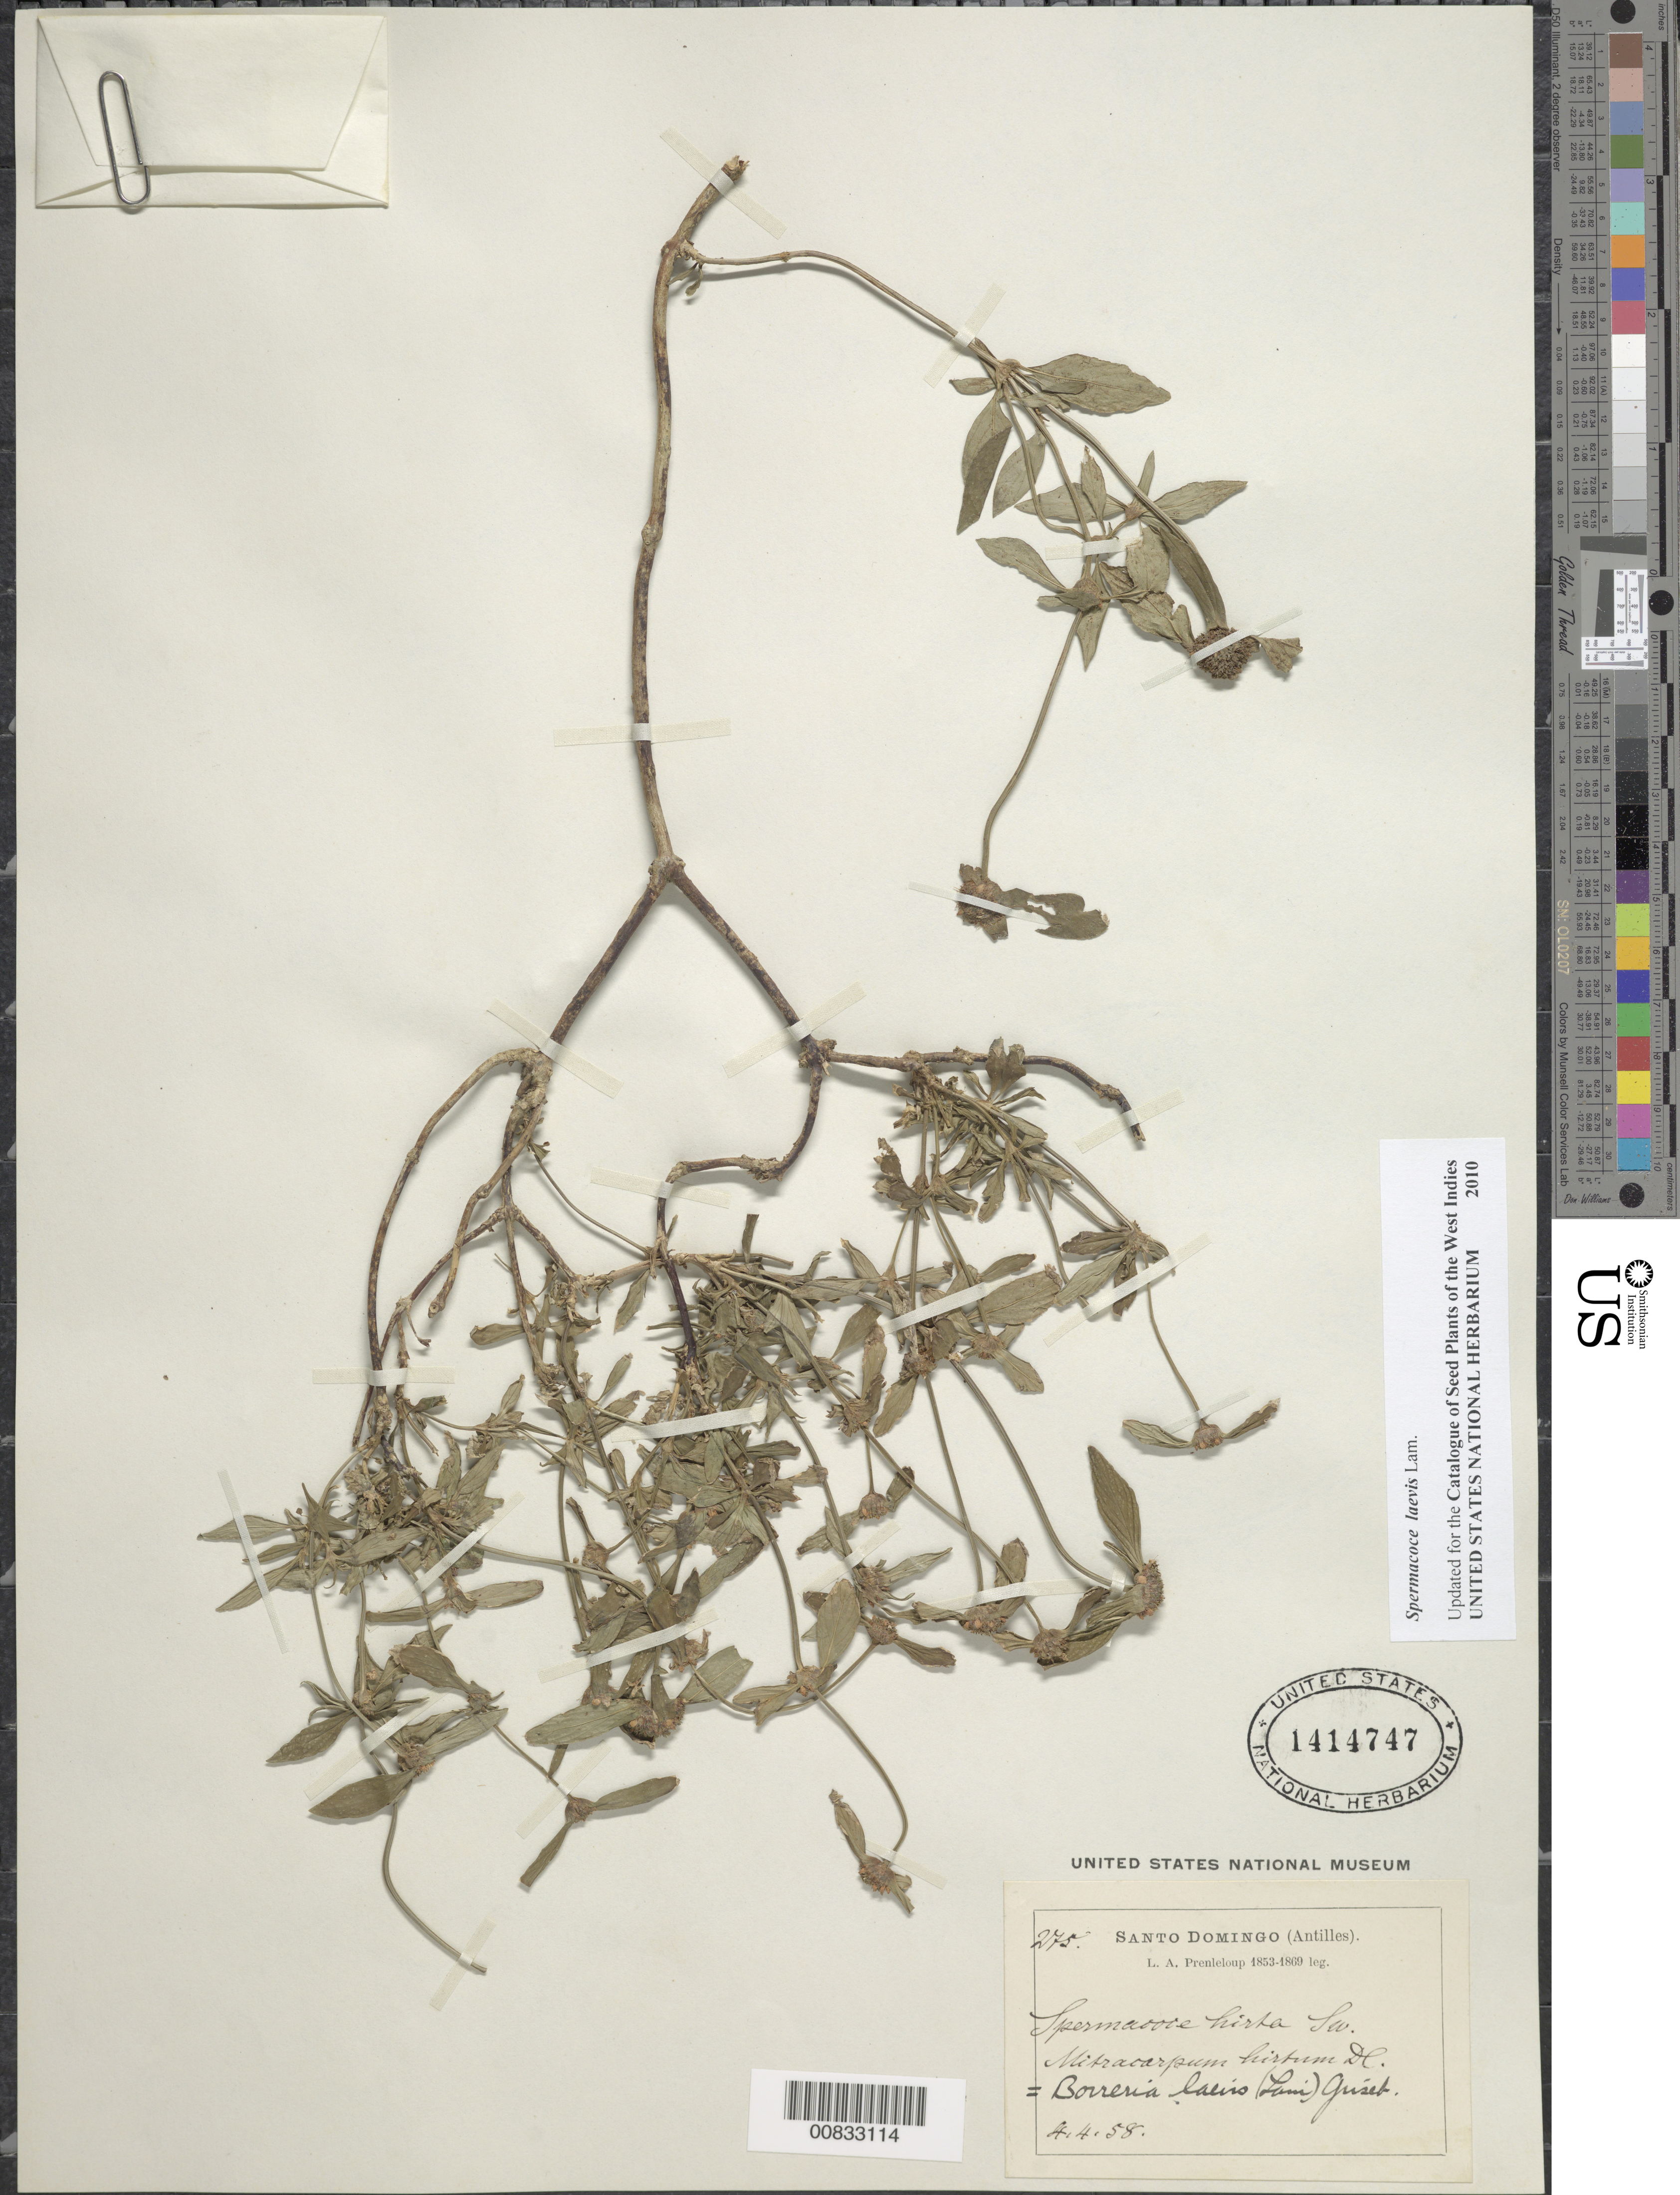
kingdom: Plantae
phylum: Tracheophyta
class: Magnoliopsida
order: Gentianales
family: Rubiaceae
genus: Spermacoce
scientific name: Spermacoce laevis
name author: Lam.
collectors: L. Preneloup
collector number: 275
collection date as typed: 04 Apr 1958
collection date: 1958-04-04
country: Dominican Republic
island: Hispaniola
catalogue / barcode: US 1414747